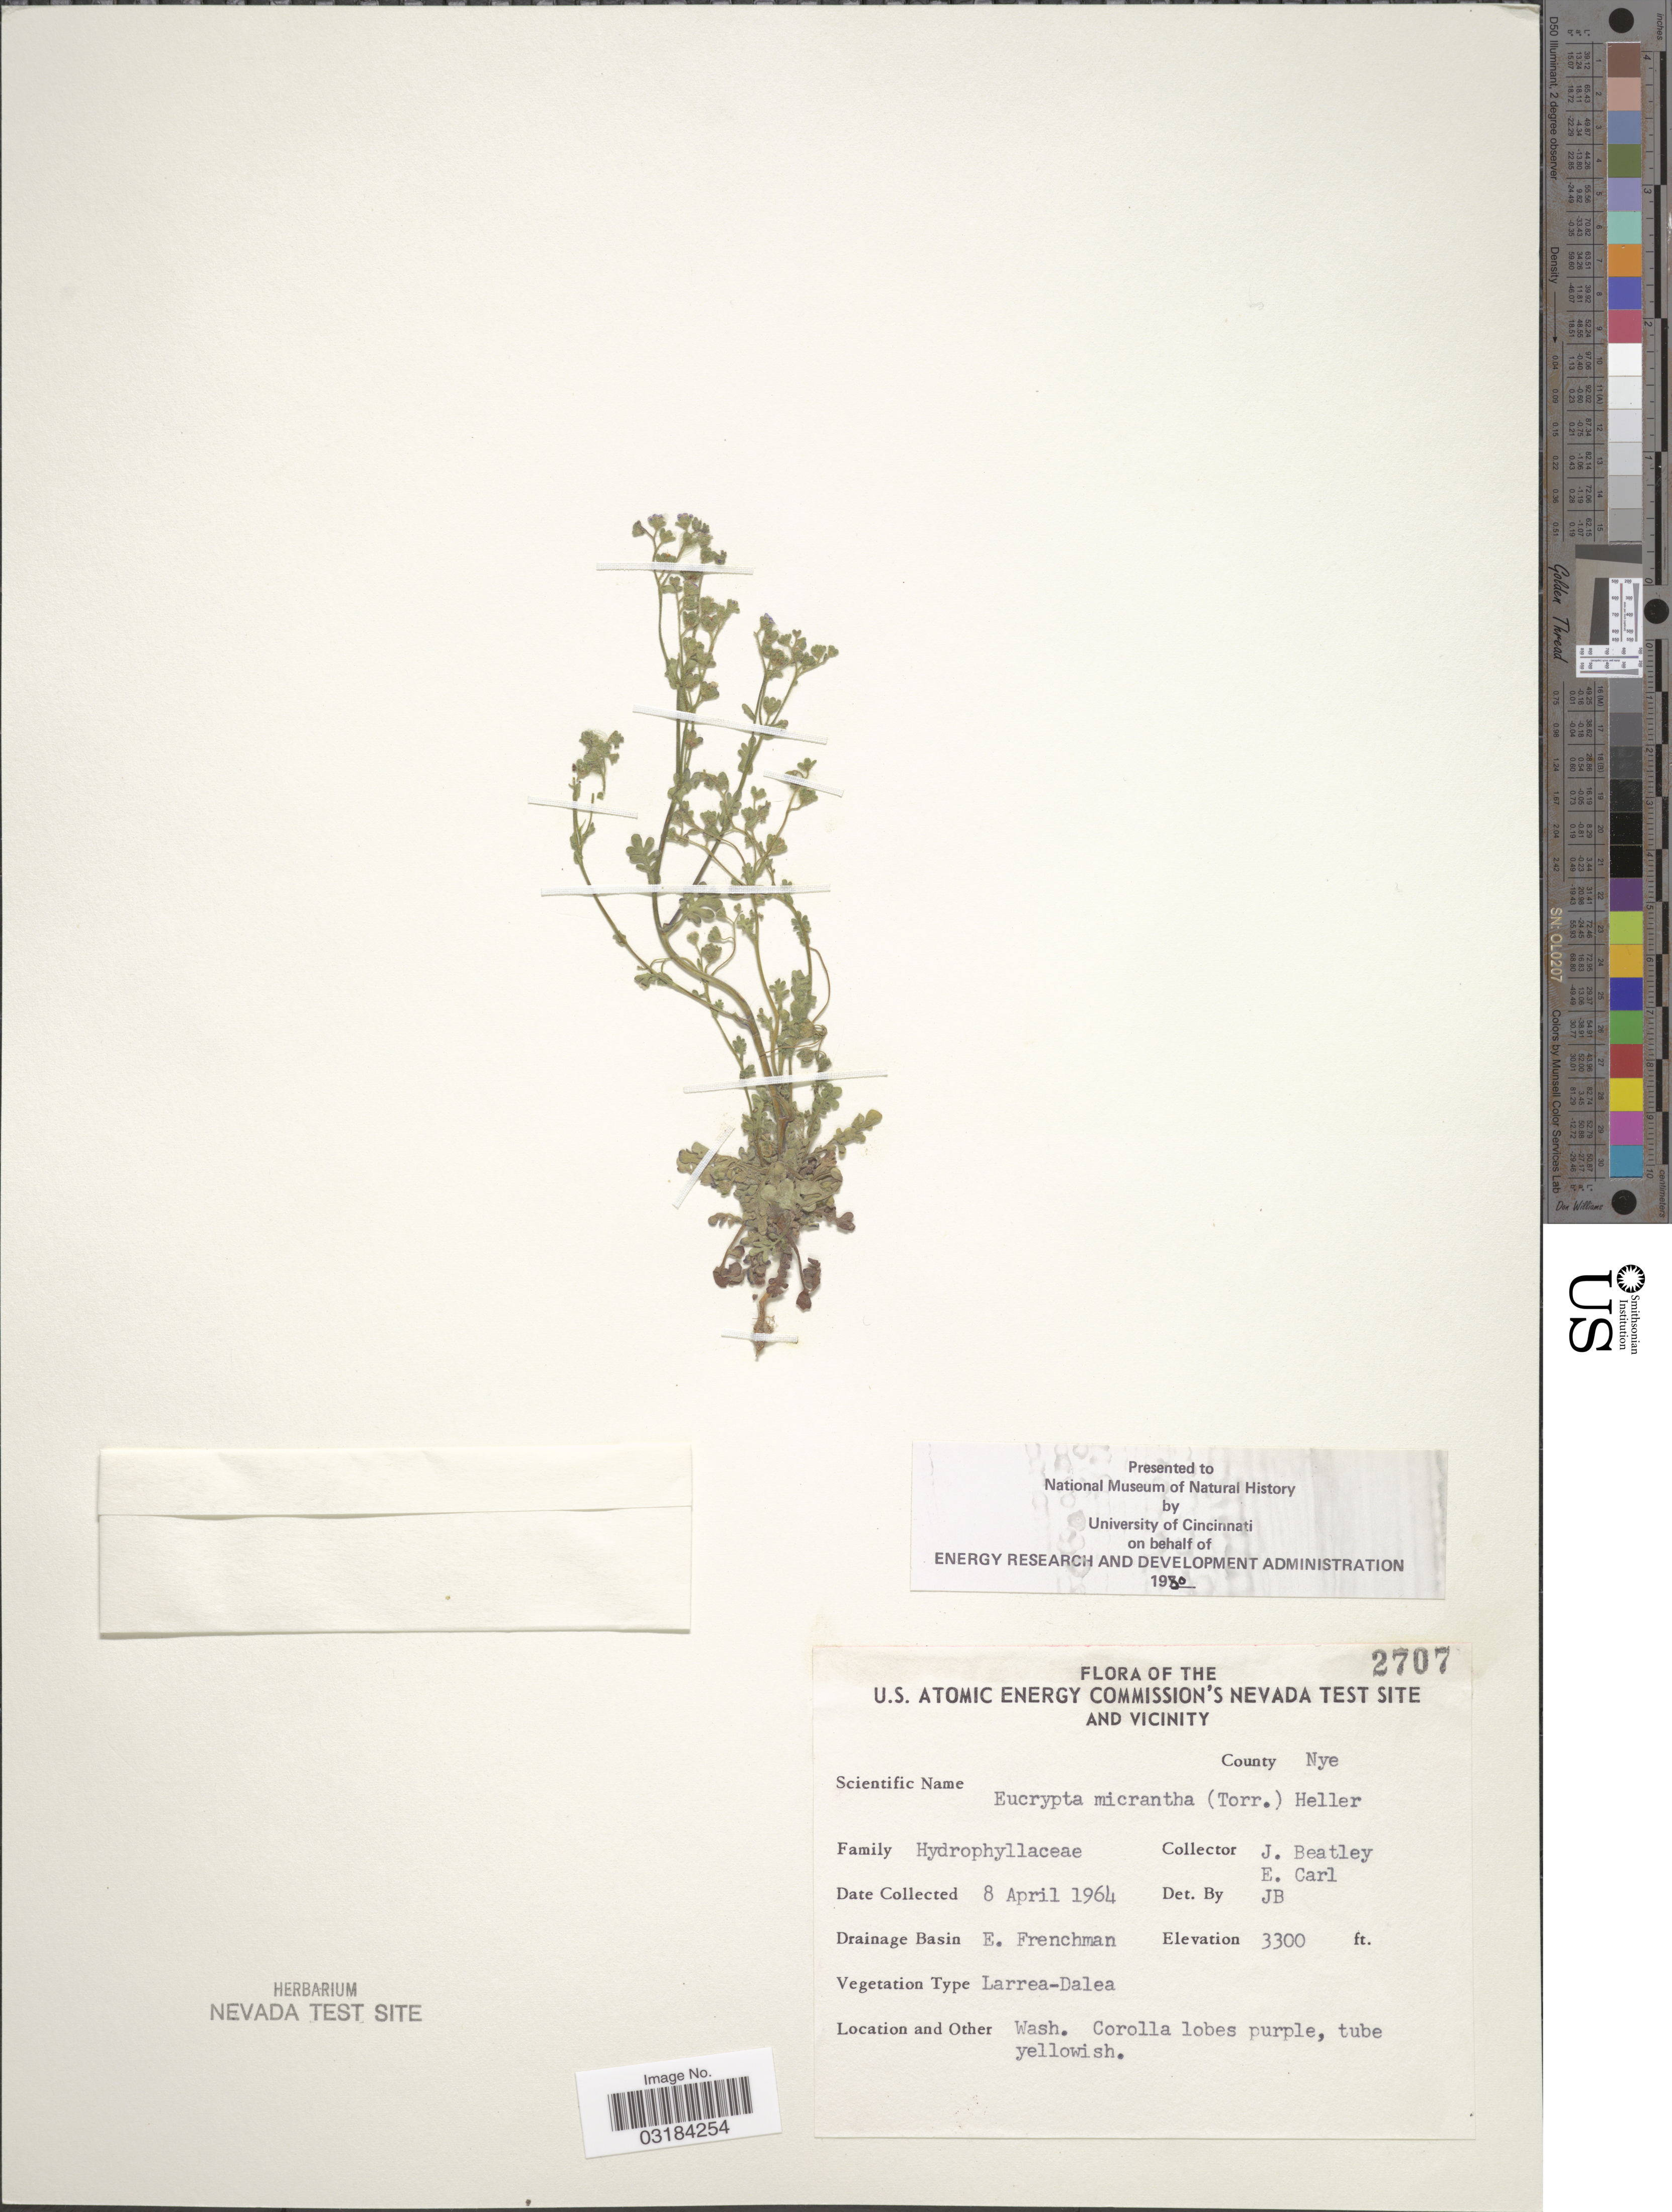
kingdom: Plantae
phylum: Tracheophyta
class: Magnoliopsida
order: Boraginales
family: Hydrophyllaceae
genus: Eucrypta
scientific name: Eucrypta micrantha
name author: (Torr.) A. Heller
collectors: J. C. Beatley & E. Carl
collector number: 2707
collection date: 1964-04-08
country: United States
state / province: Nevada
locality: U.S. Atomic Energy Commission's Nevada Test Site and Vicinity. County Nye. Drainage Basin E. Frenchman. Wash.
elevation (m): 1006